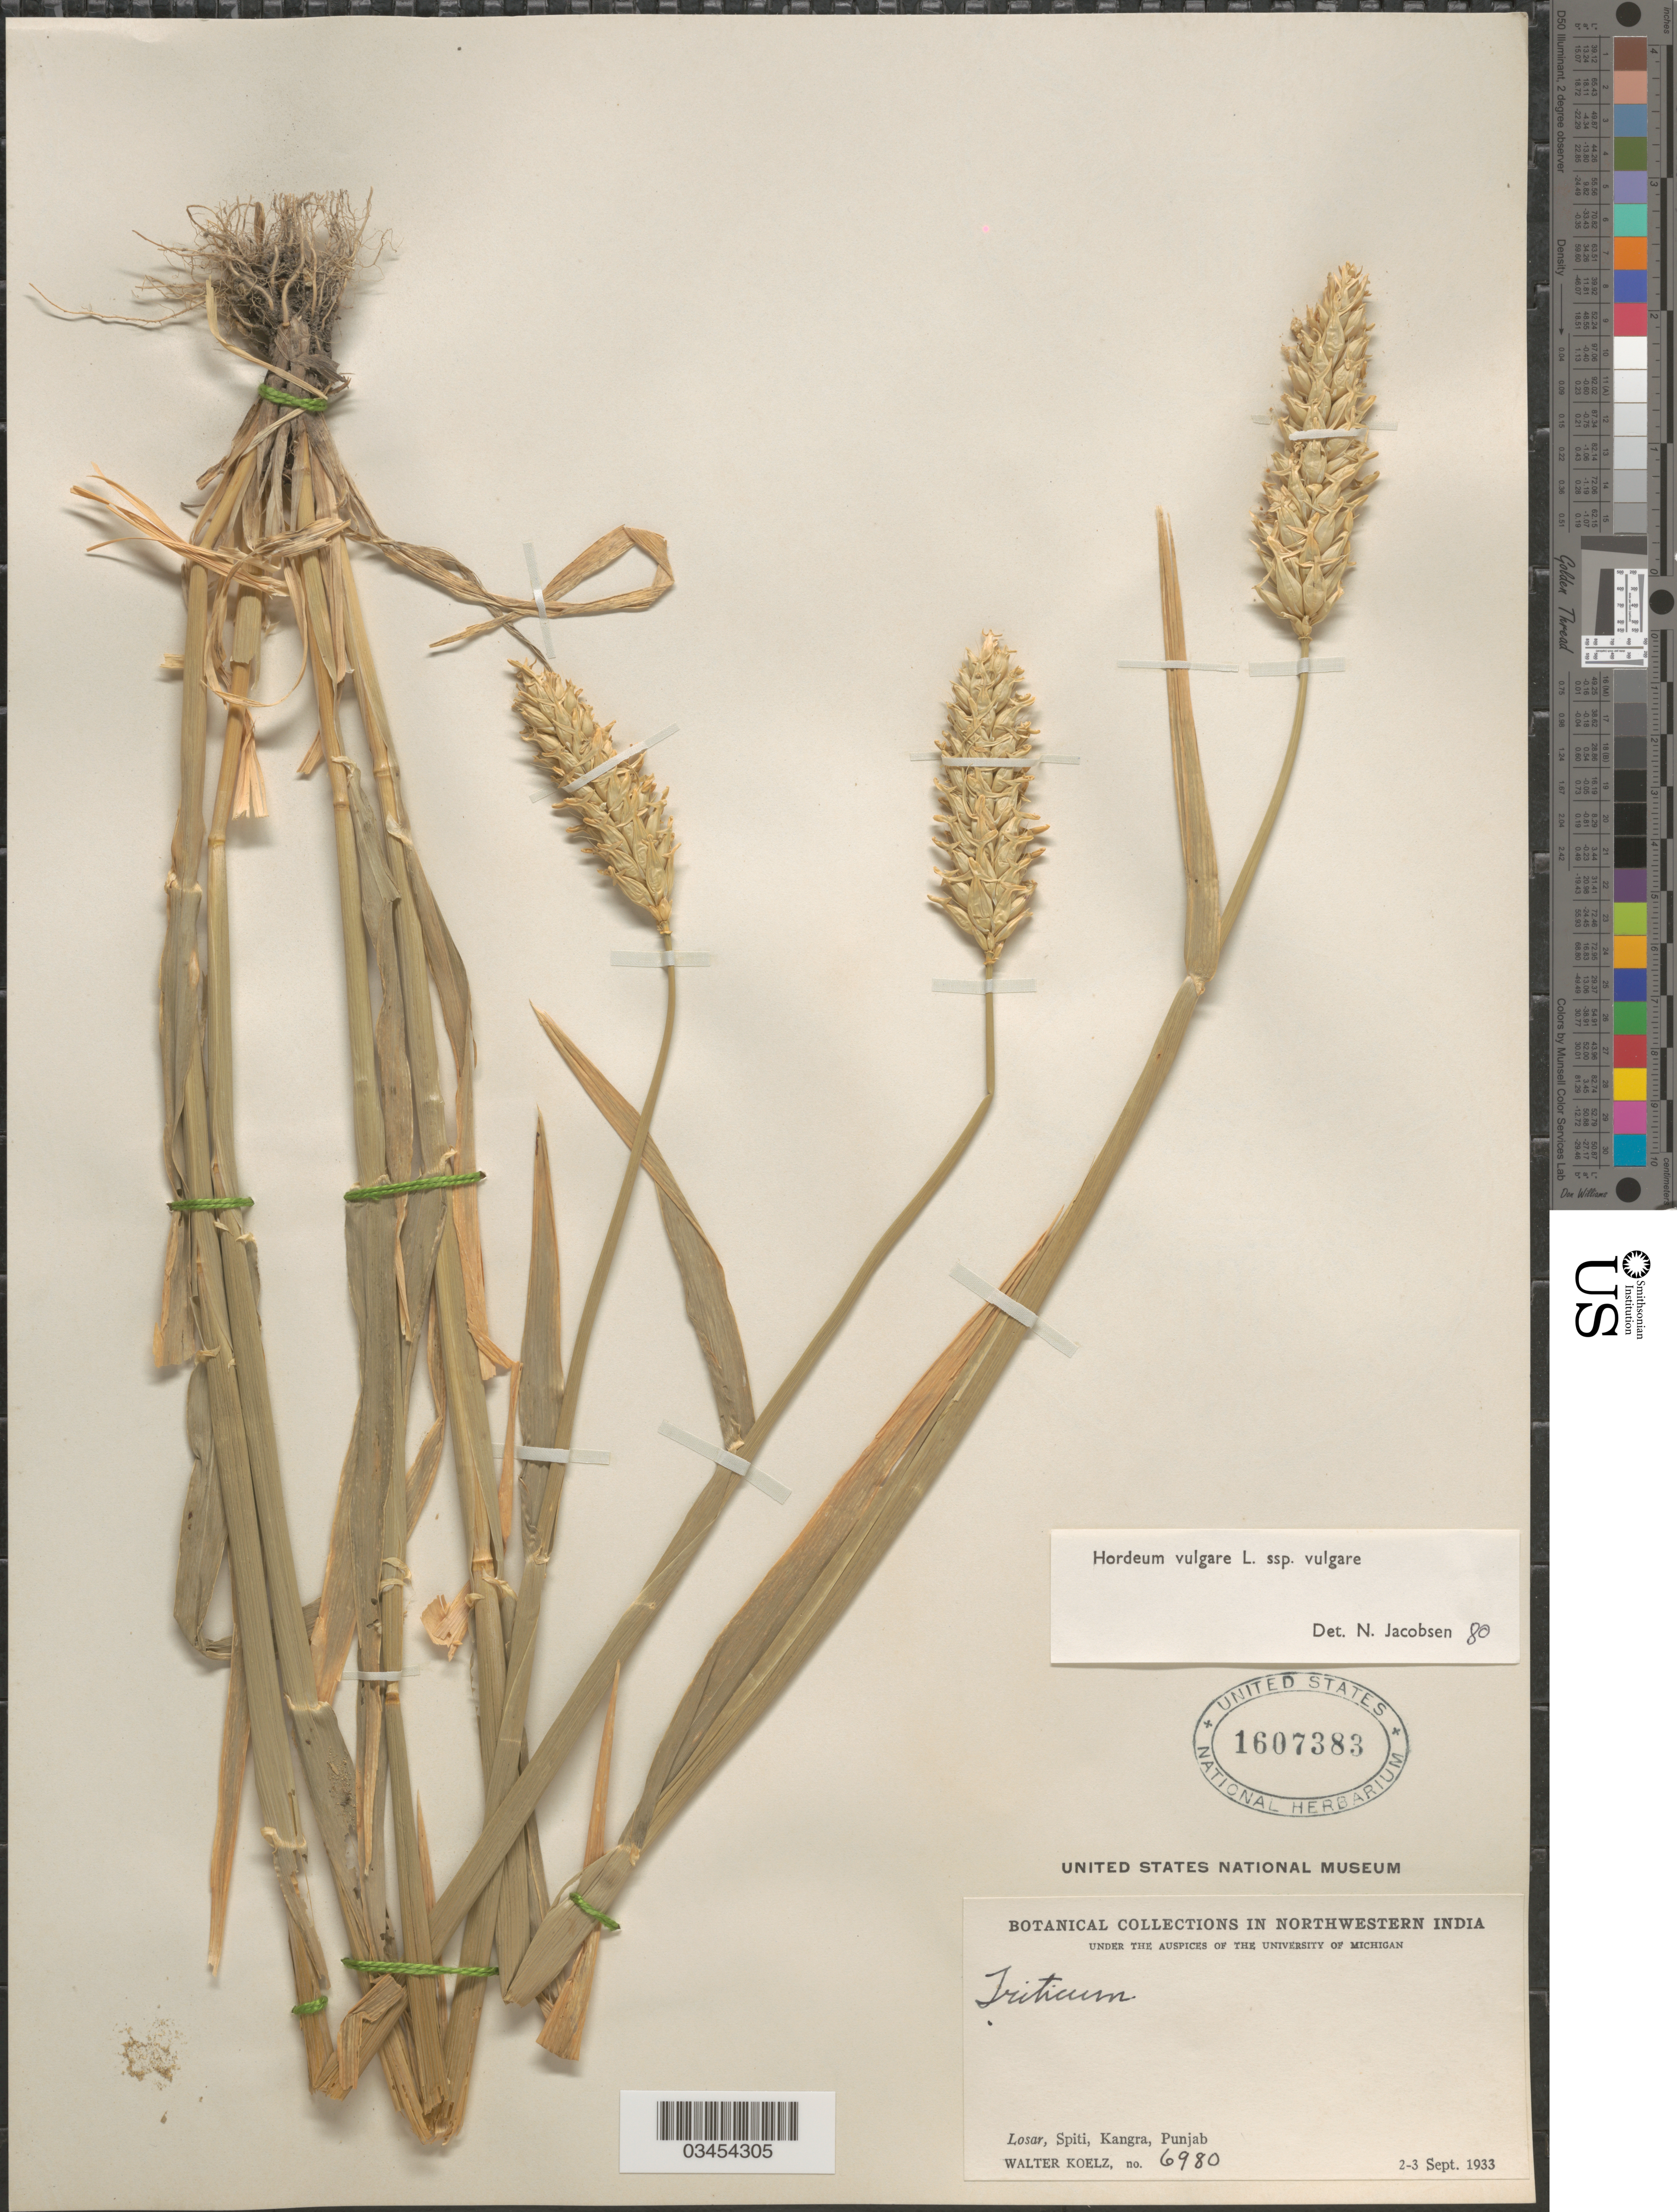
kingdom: Plantae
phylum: Tracheophyta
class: Liliopsida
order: Poales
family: Poaceae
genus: Hordeum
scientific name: Hordeum vulgare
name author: L.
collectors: W. N. Koelz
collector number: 6980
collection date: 1933-09-02/1933-09-03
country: India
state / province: Punjab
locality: Losar, Spiti, Kangra. Northwestern India.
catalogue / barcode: US 1607383